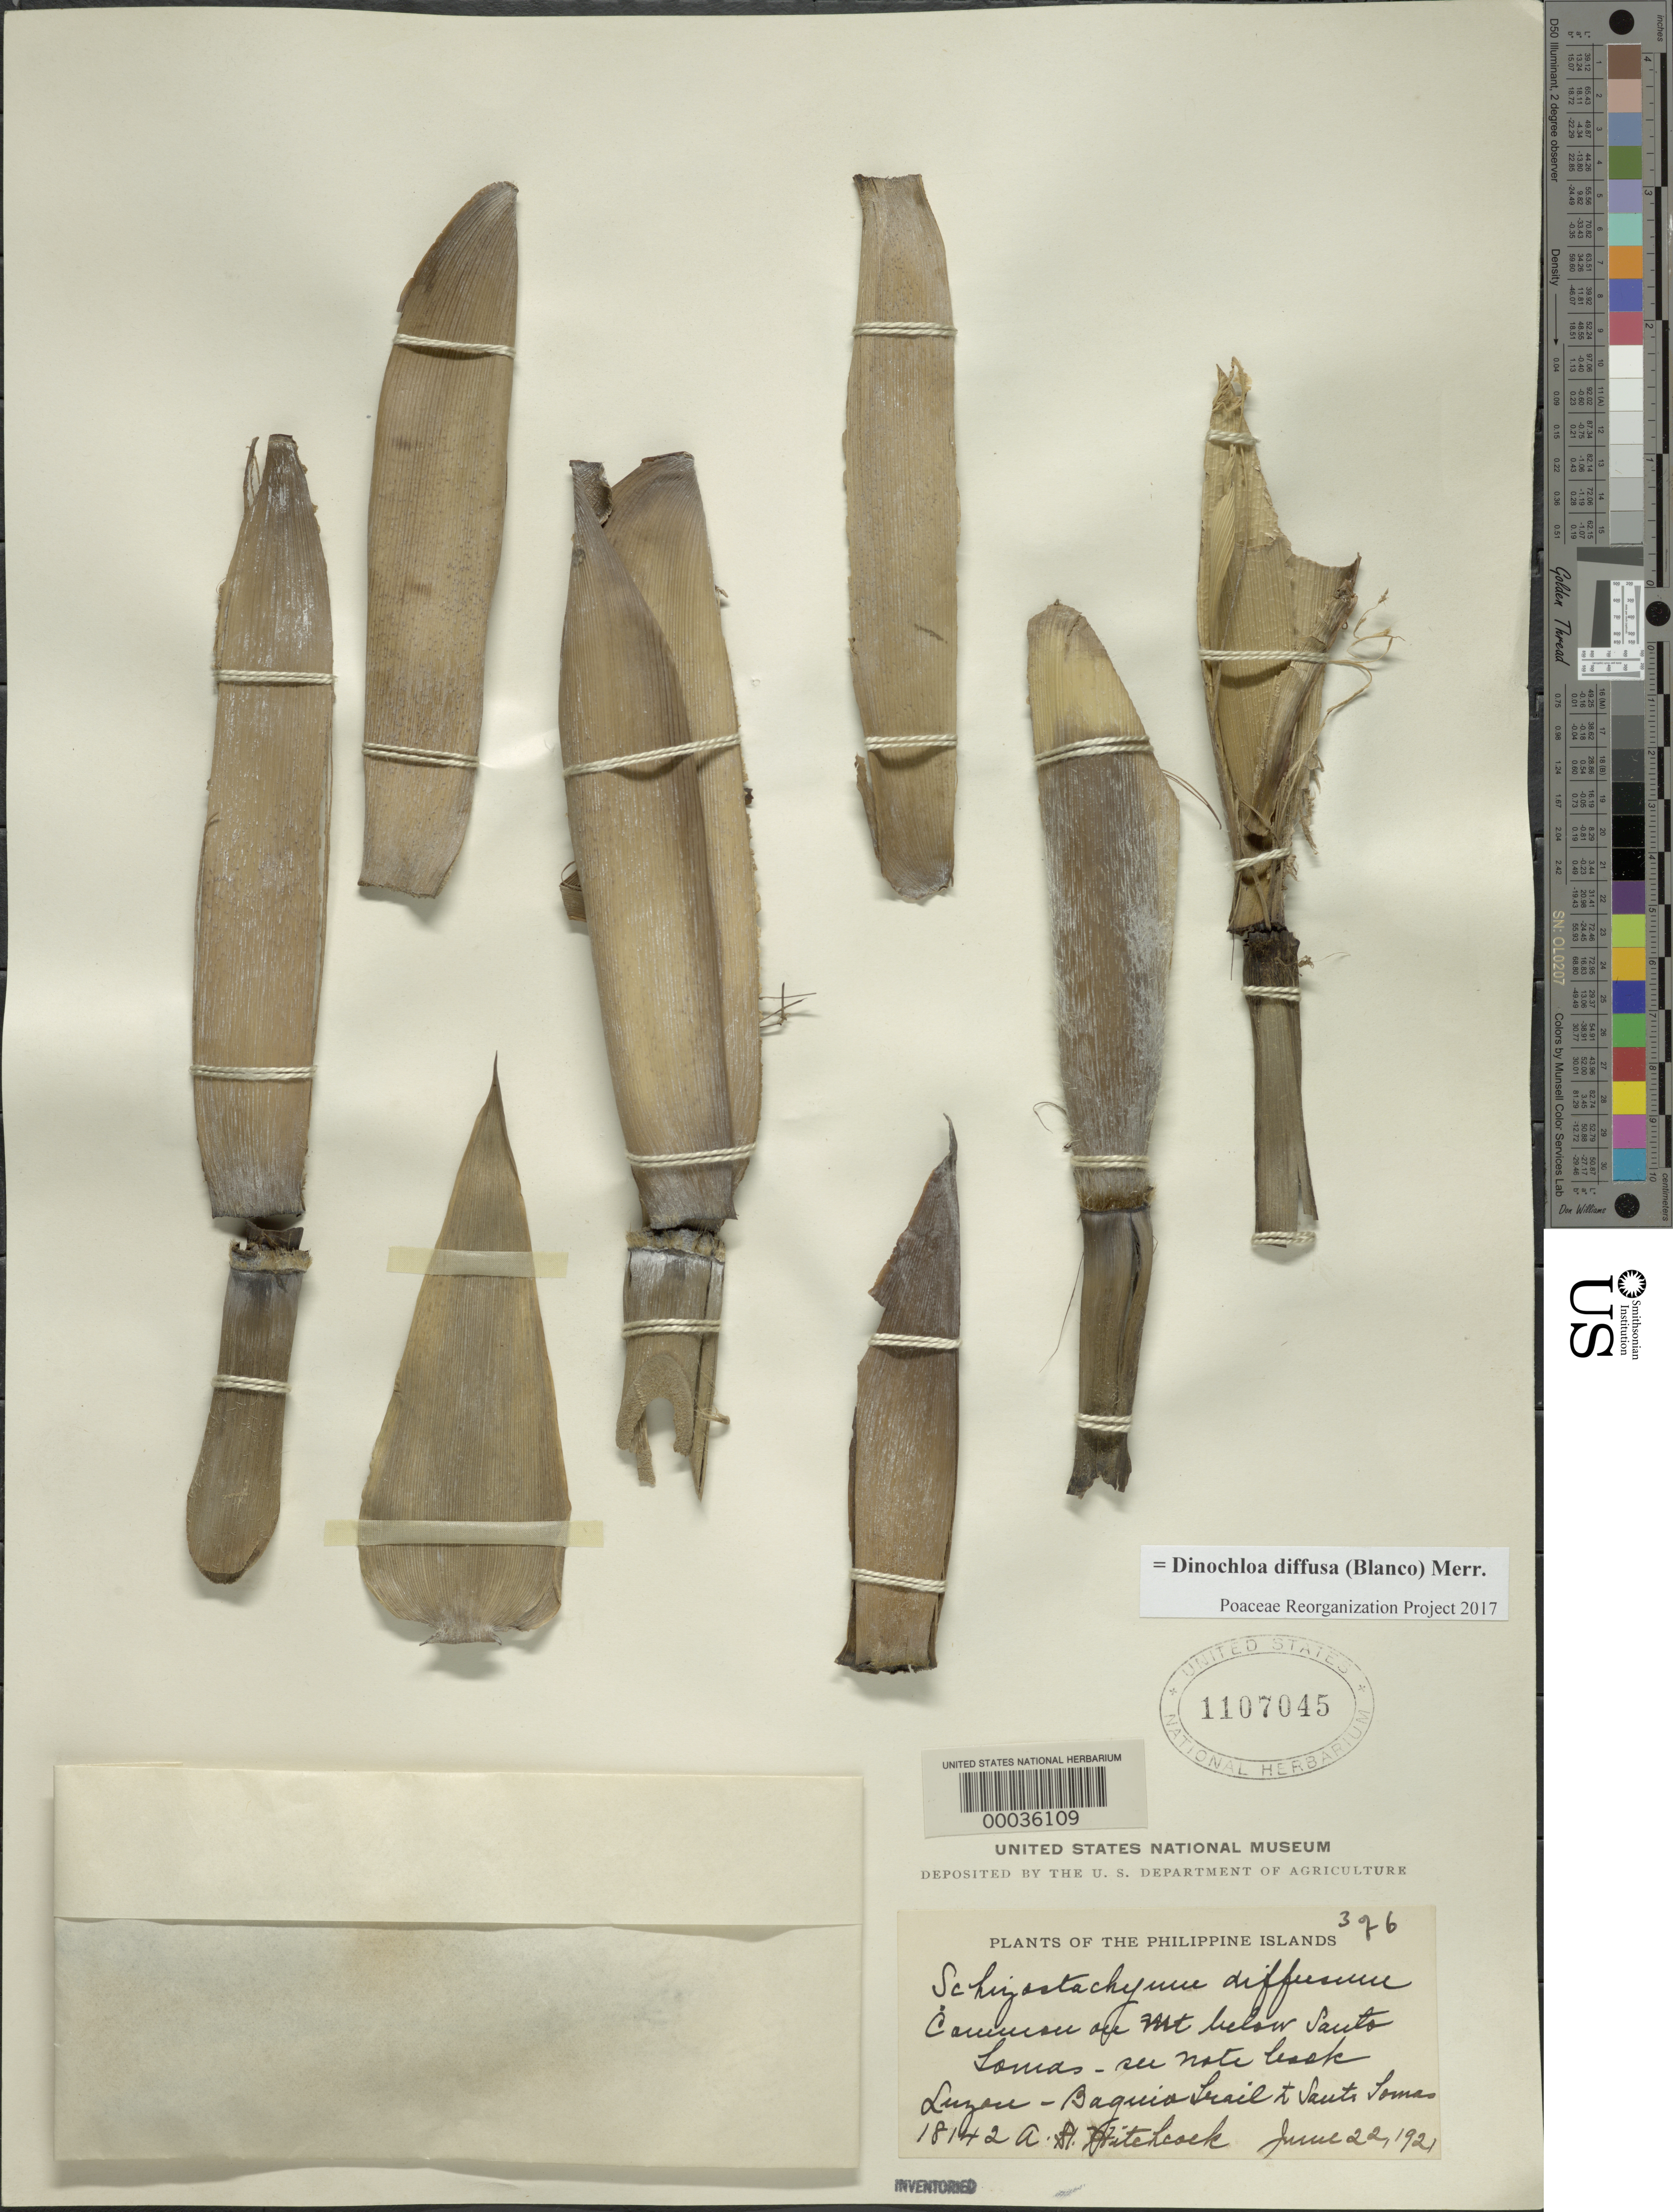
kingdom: Plantae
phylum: Tracheophyta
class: Liliopsida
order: Poales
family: Poaceae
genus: Dinochloa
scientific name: Dinochloa diffusa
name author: (Blanco) Merr.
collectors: A. S. Hitchcock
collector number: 18142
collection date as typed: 22 Jun 1921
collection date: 1921-06-22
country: Philippines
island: Luzon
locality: Santo lomas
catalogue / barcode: US 1107045